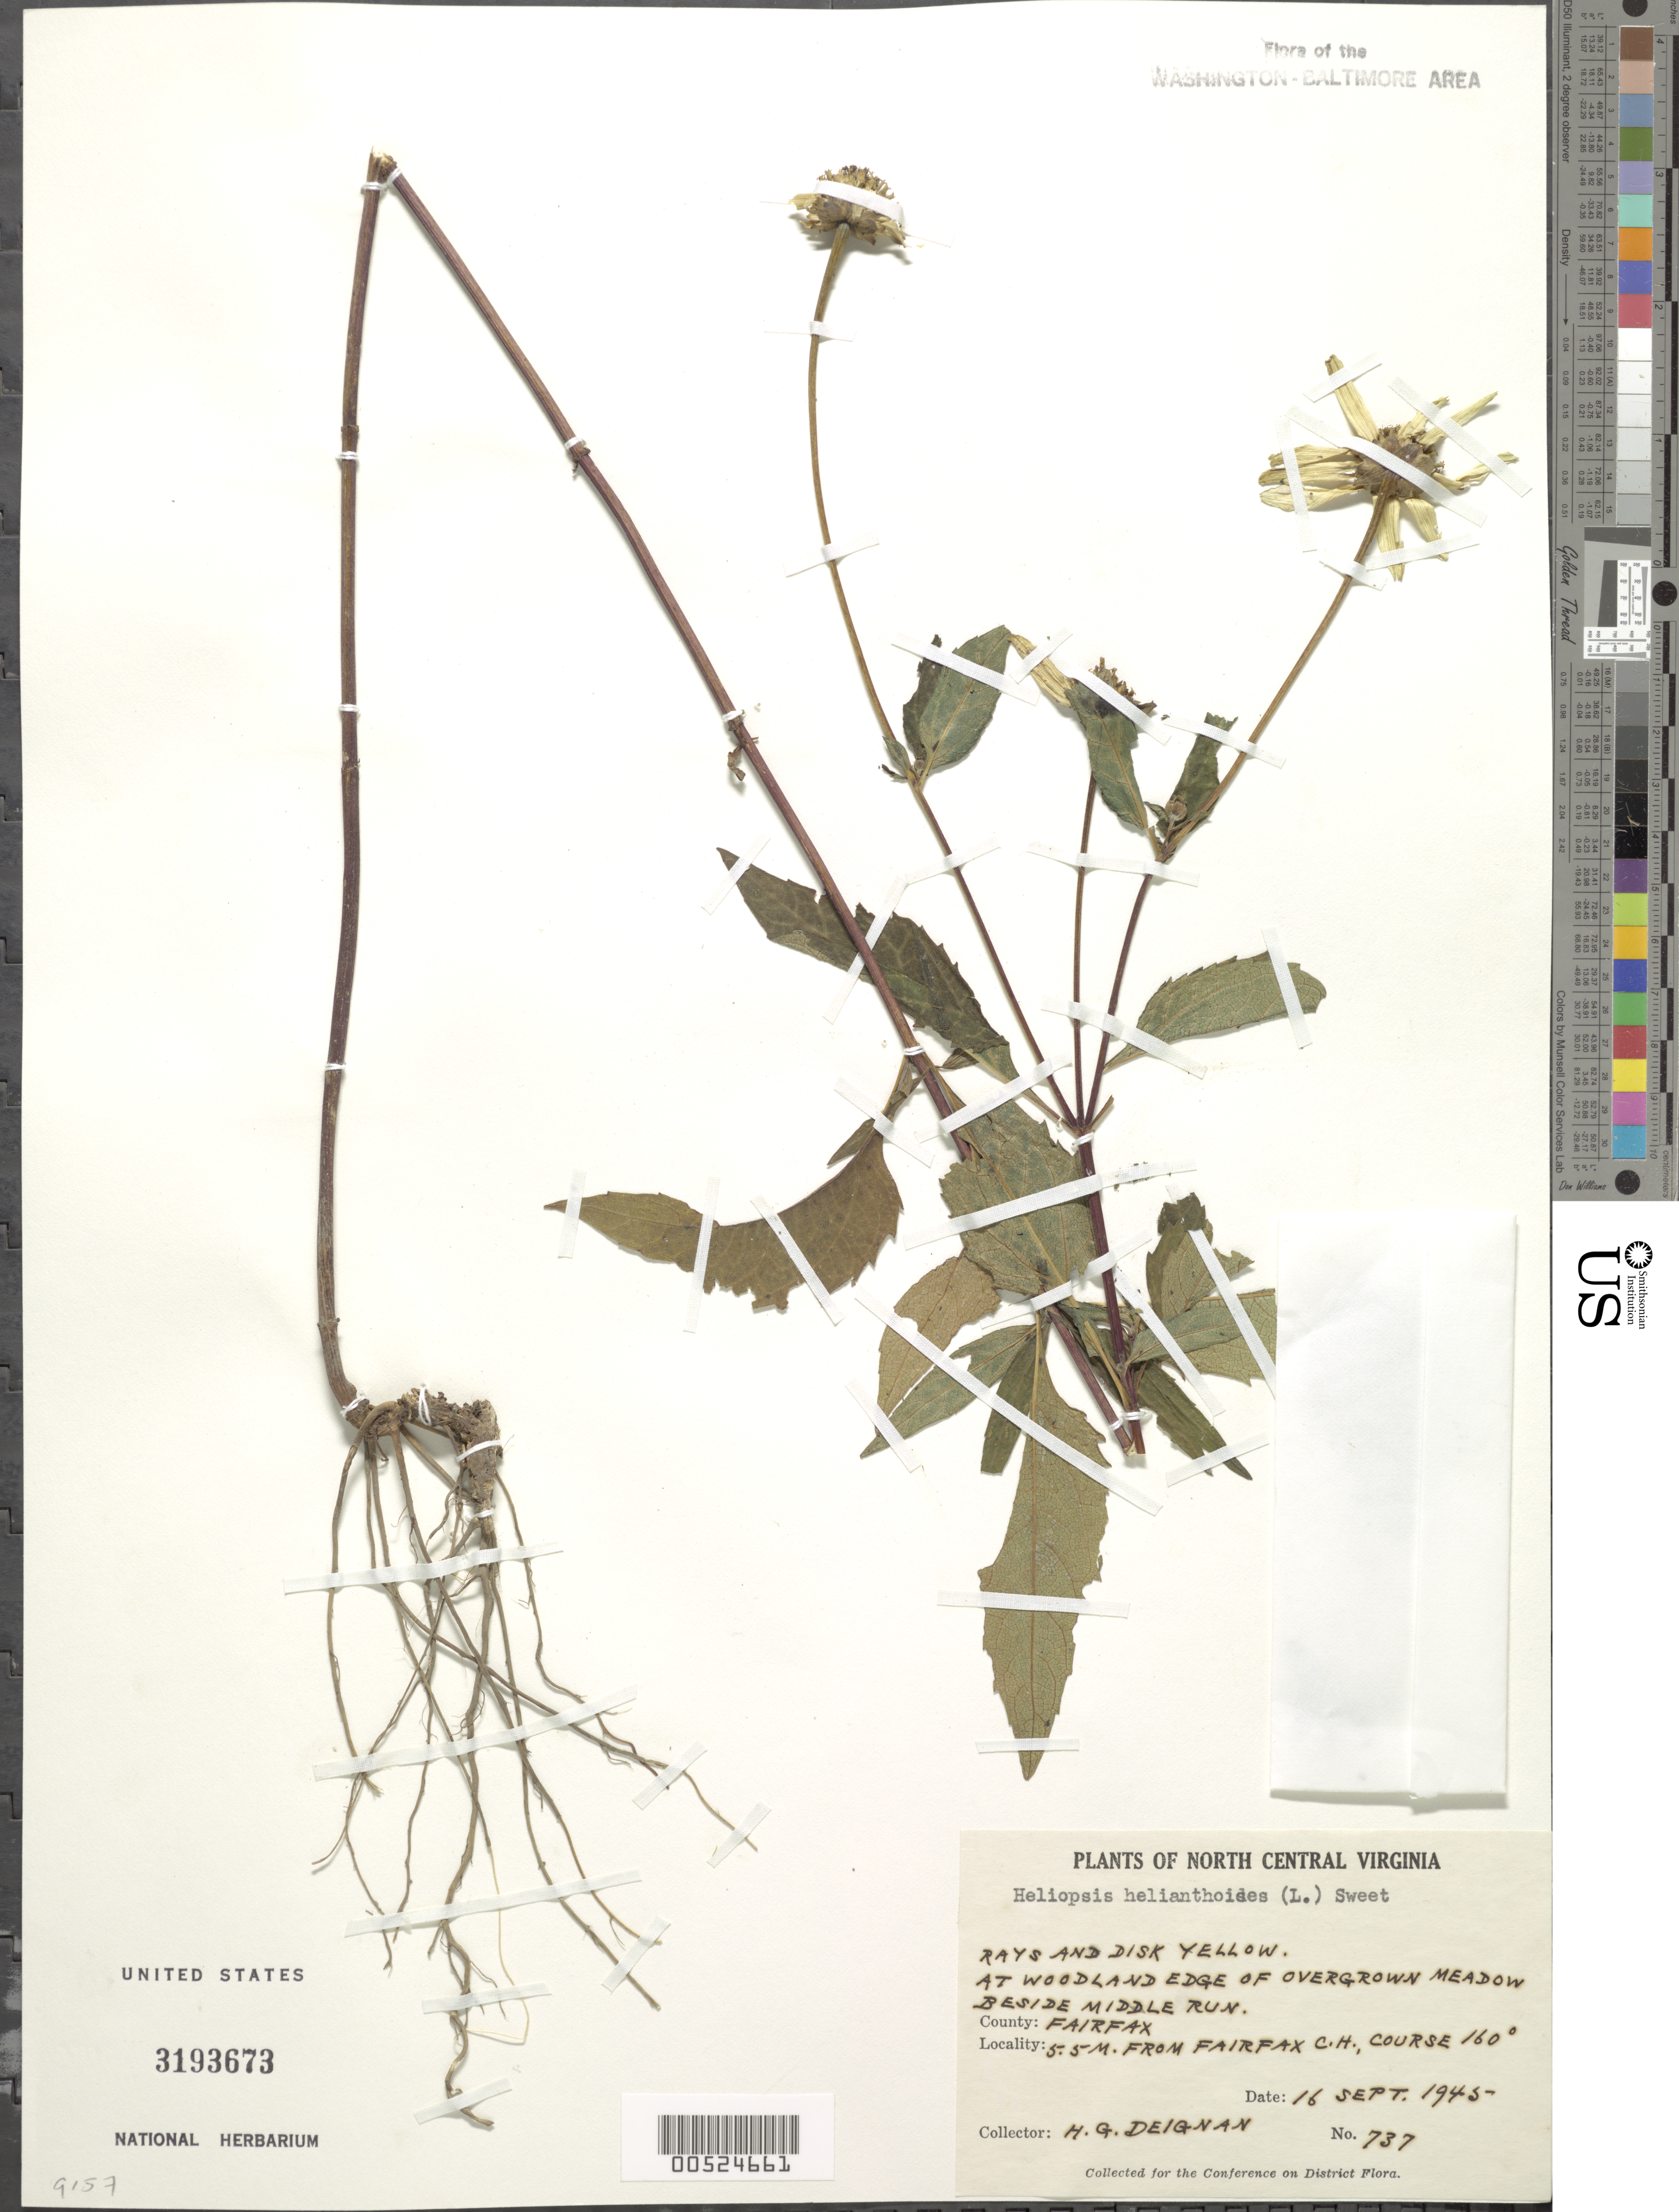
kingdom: Plantae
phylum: Tracheophyta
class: Magnoliopsida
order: Asterales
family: Asteraceae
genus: Heliopsis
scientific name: Heliopsis helianthoides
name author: (L.) Sweet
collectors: H. Deignan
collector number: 737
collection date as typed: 16 Sep 1945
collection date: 1945-09-16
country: United States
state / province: Virginia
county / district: Fairfax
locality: Fairfax Courthouse, 5.5 mi. from, beside Middle Run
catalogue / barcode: US 3193673